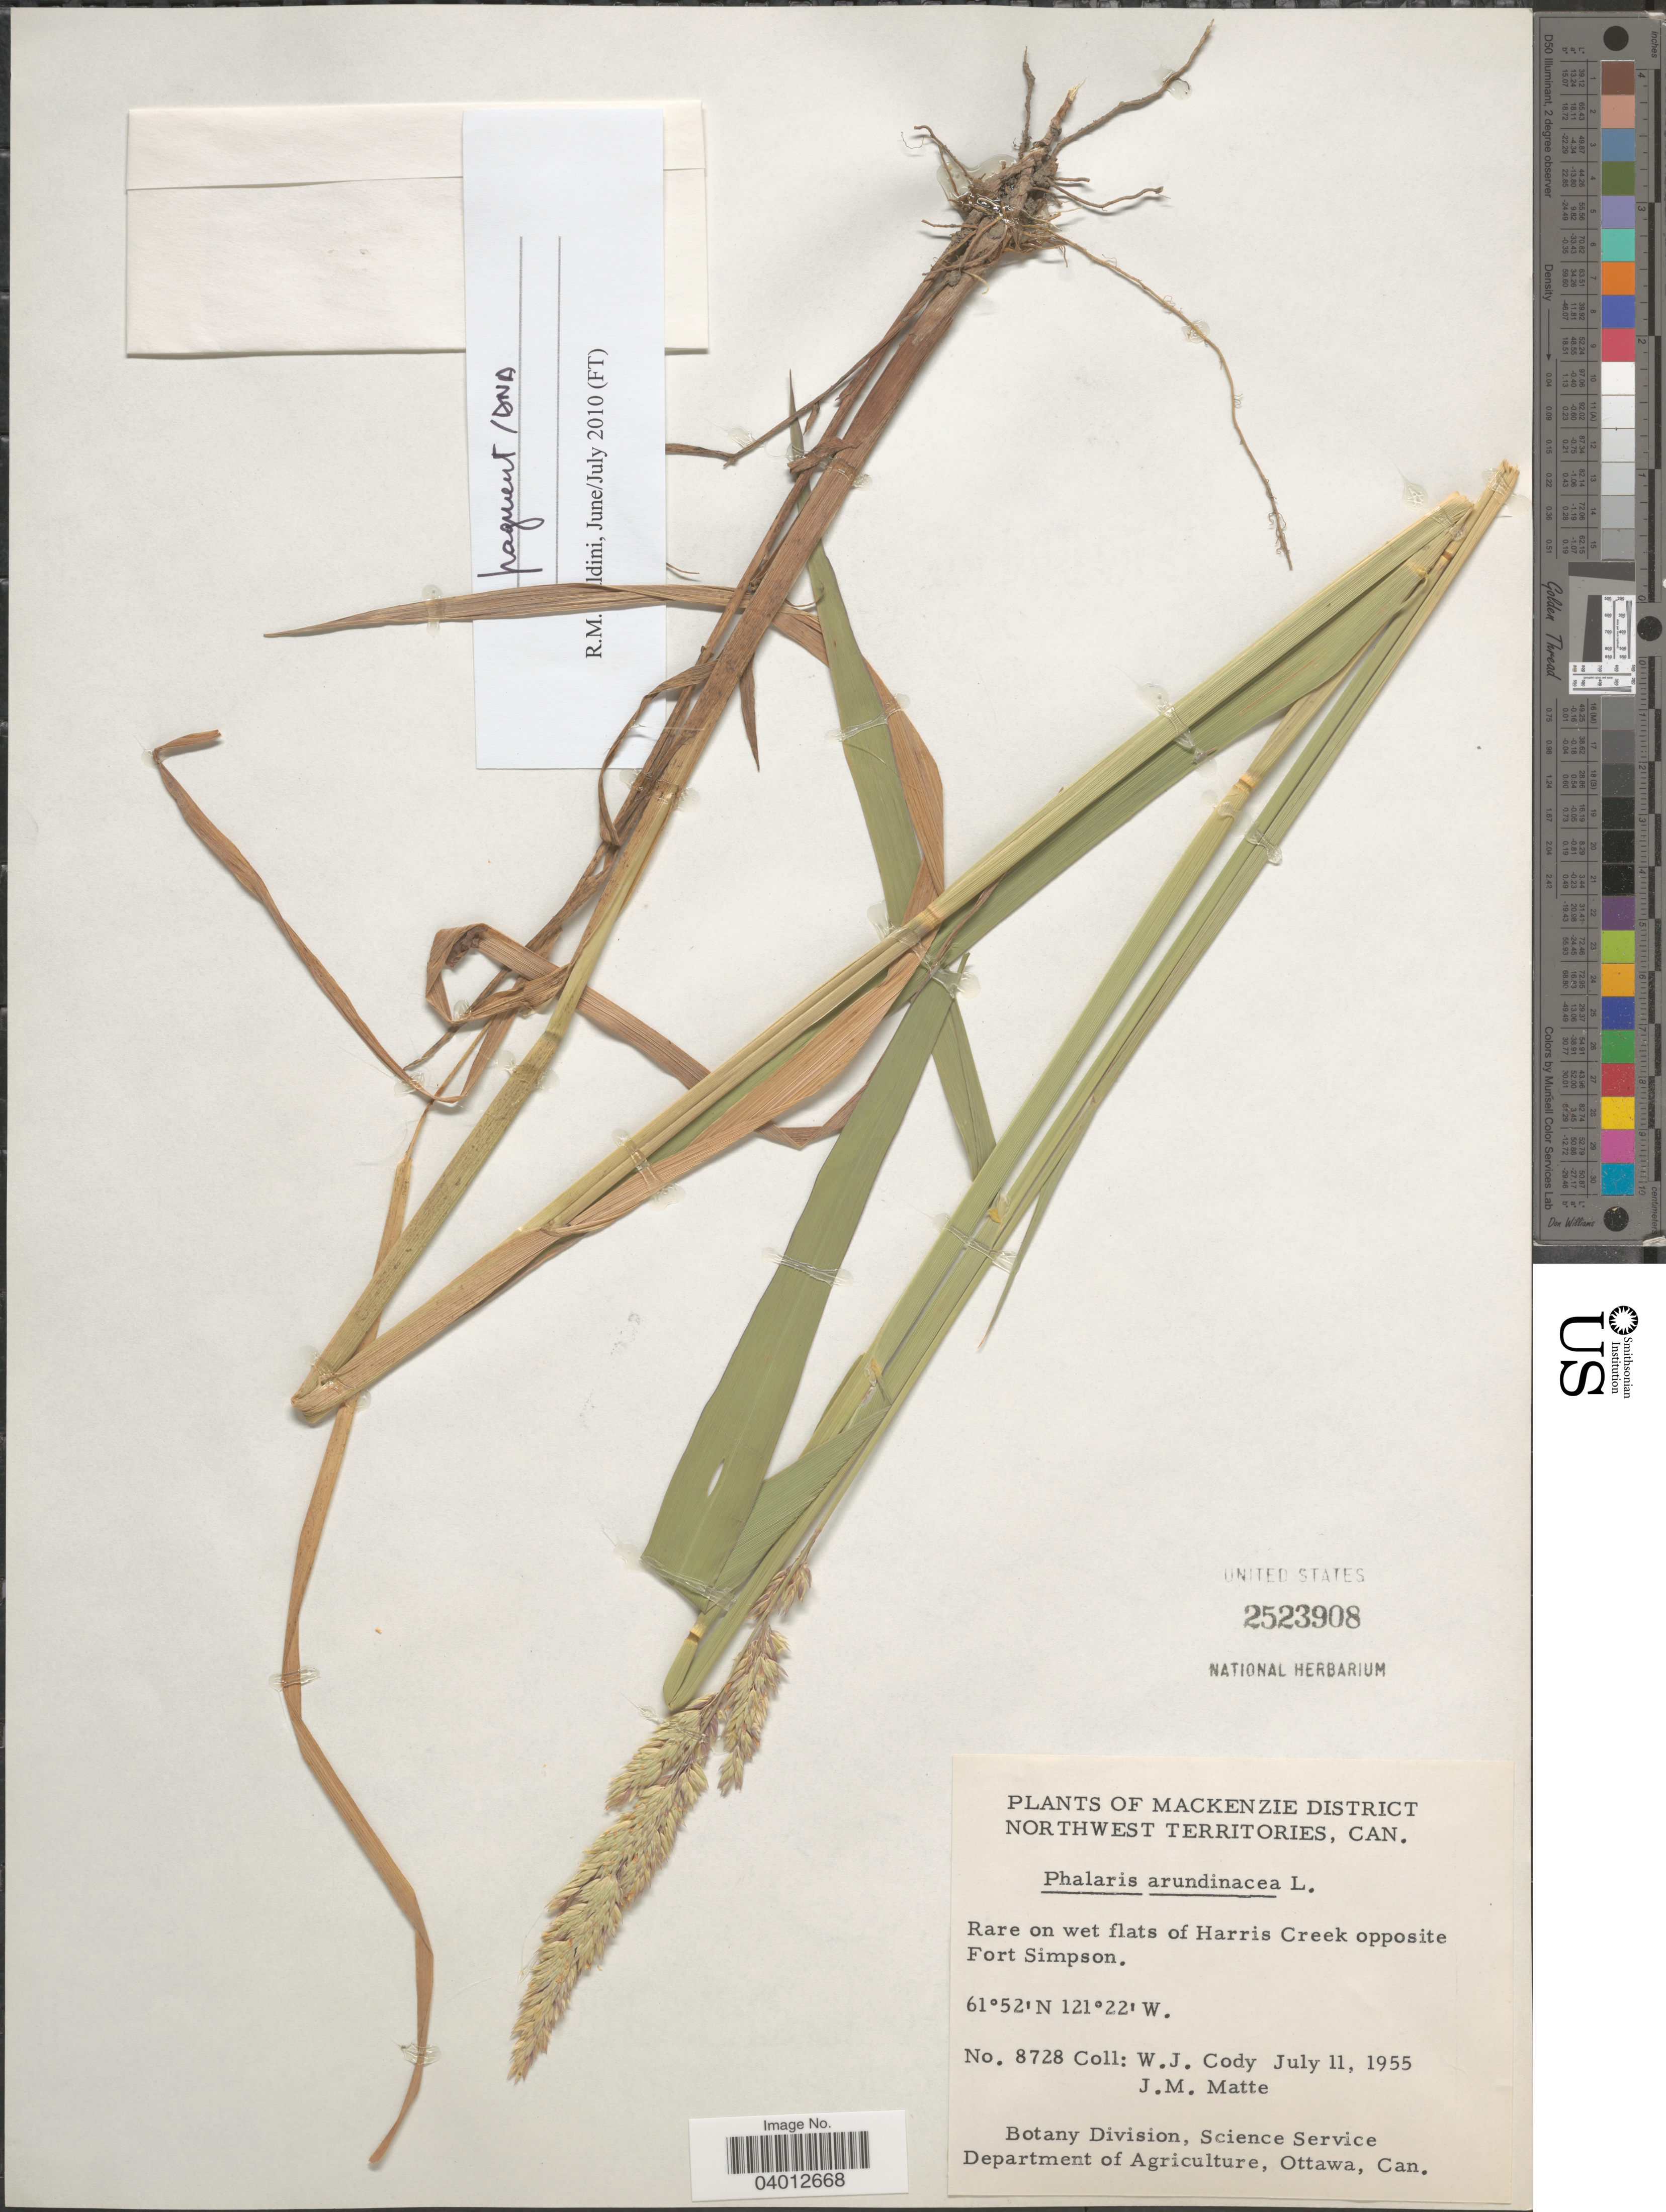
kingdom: Plantae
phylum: Tracheophyta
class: Liliopsida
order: Poales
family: Poaceae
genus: Phalaris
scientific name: Phalaris arundinacea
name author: L.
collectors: W. Cody & J. Matte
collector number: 8728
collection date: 1955-07-11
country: Canada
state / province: Northwest Territories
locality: Mackenzie District. On wet flats of Harris Creek opposite Fort Simpson.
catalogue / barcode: US 2523908